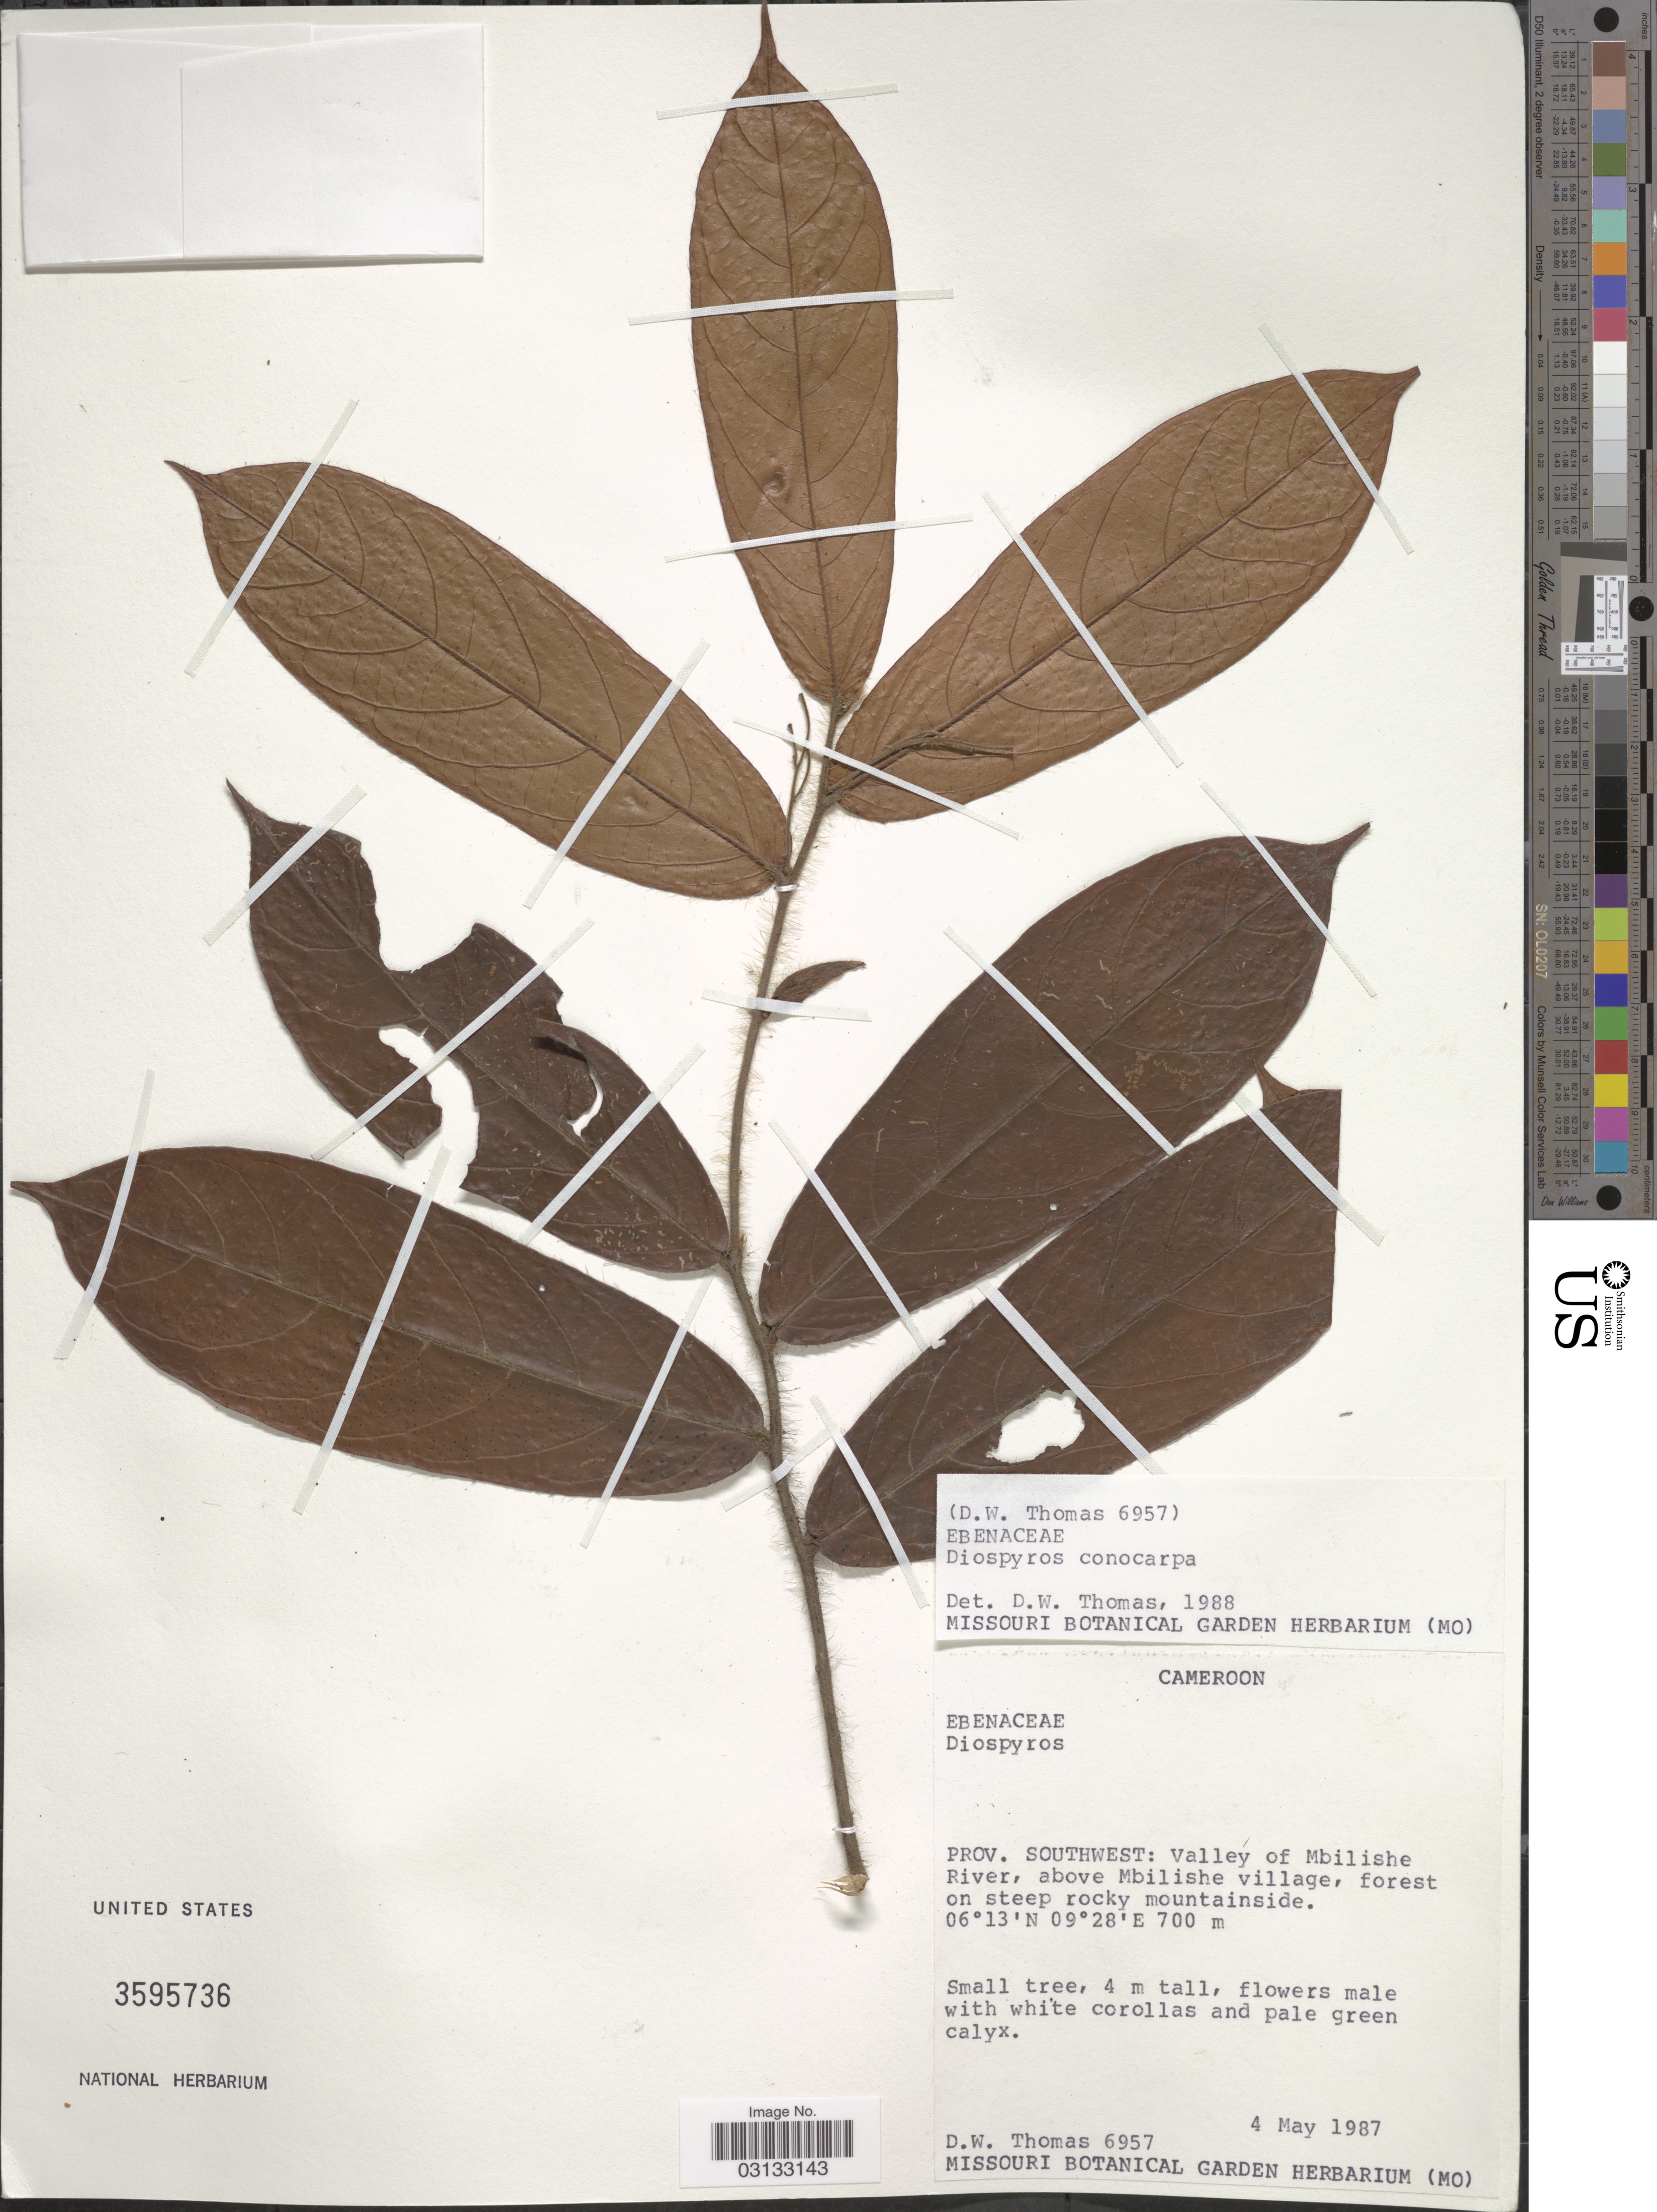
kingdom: Plantae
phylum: Tracheophyta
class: Magnoliopsida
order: Ericales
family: Ebenaceae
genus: Diospyros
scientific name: Diospyros conocarpa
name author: Gürke & K. Schum.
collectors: D. W. Thomas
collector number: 6957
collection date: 1987-05-04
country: Cameroon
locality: Prov. Southwest: Valley of Mbilishe River, above Mbilishe village, forest on steep rocky mountainside.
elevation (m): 700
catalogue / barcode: US 3595736